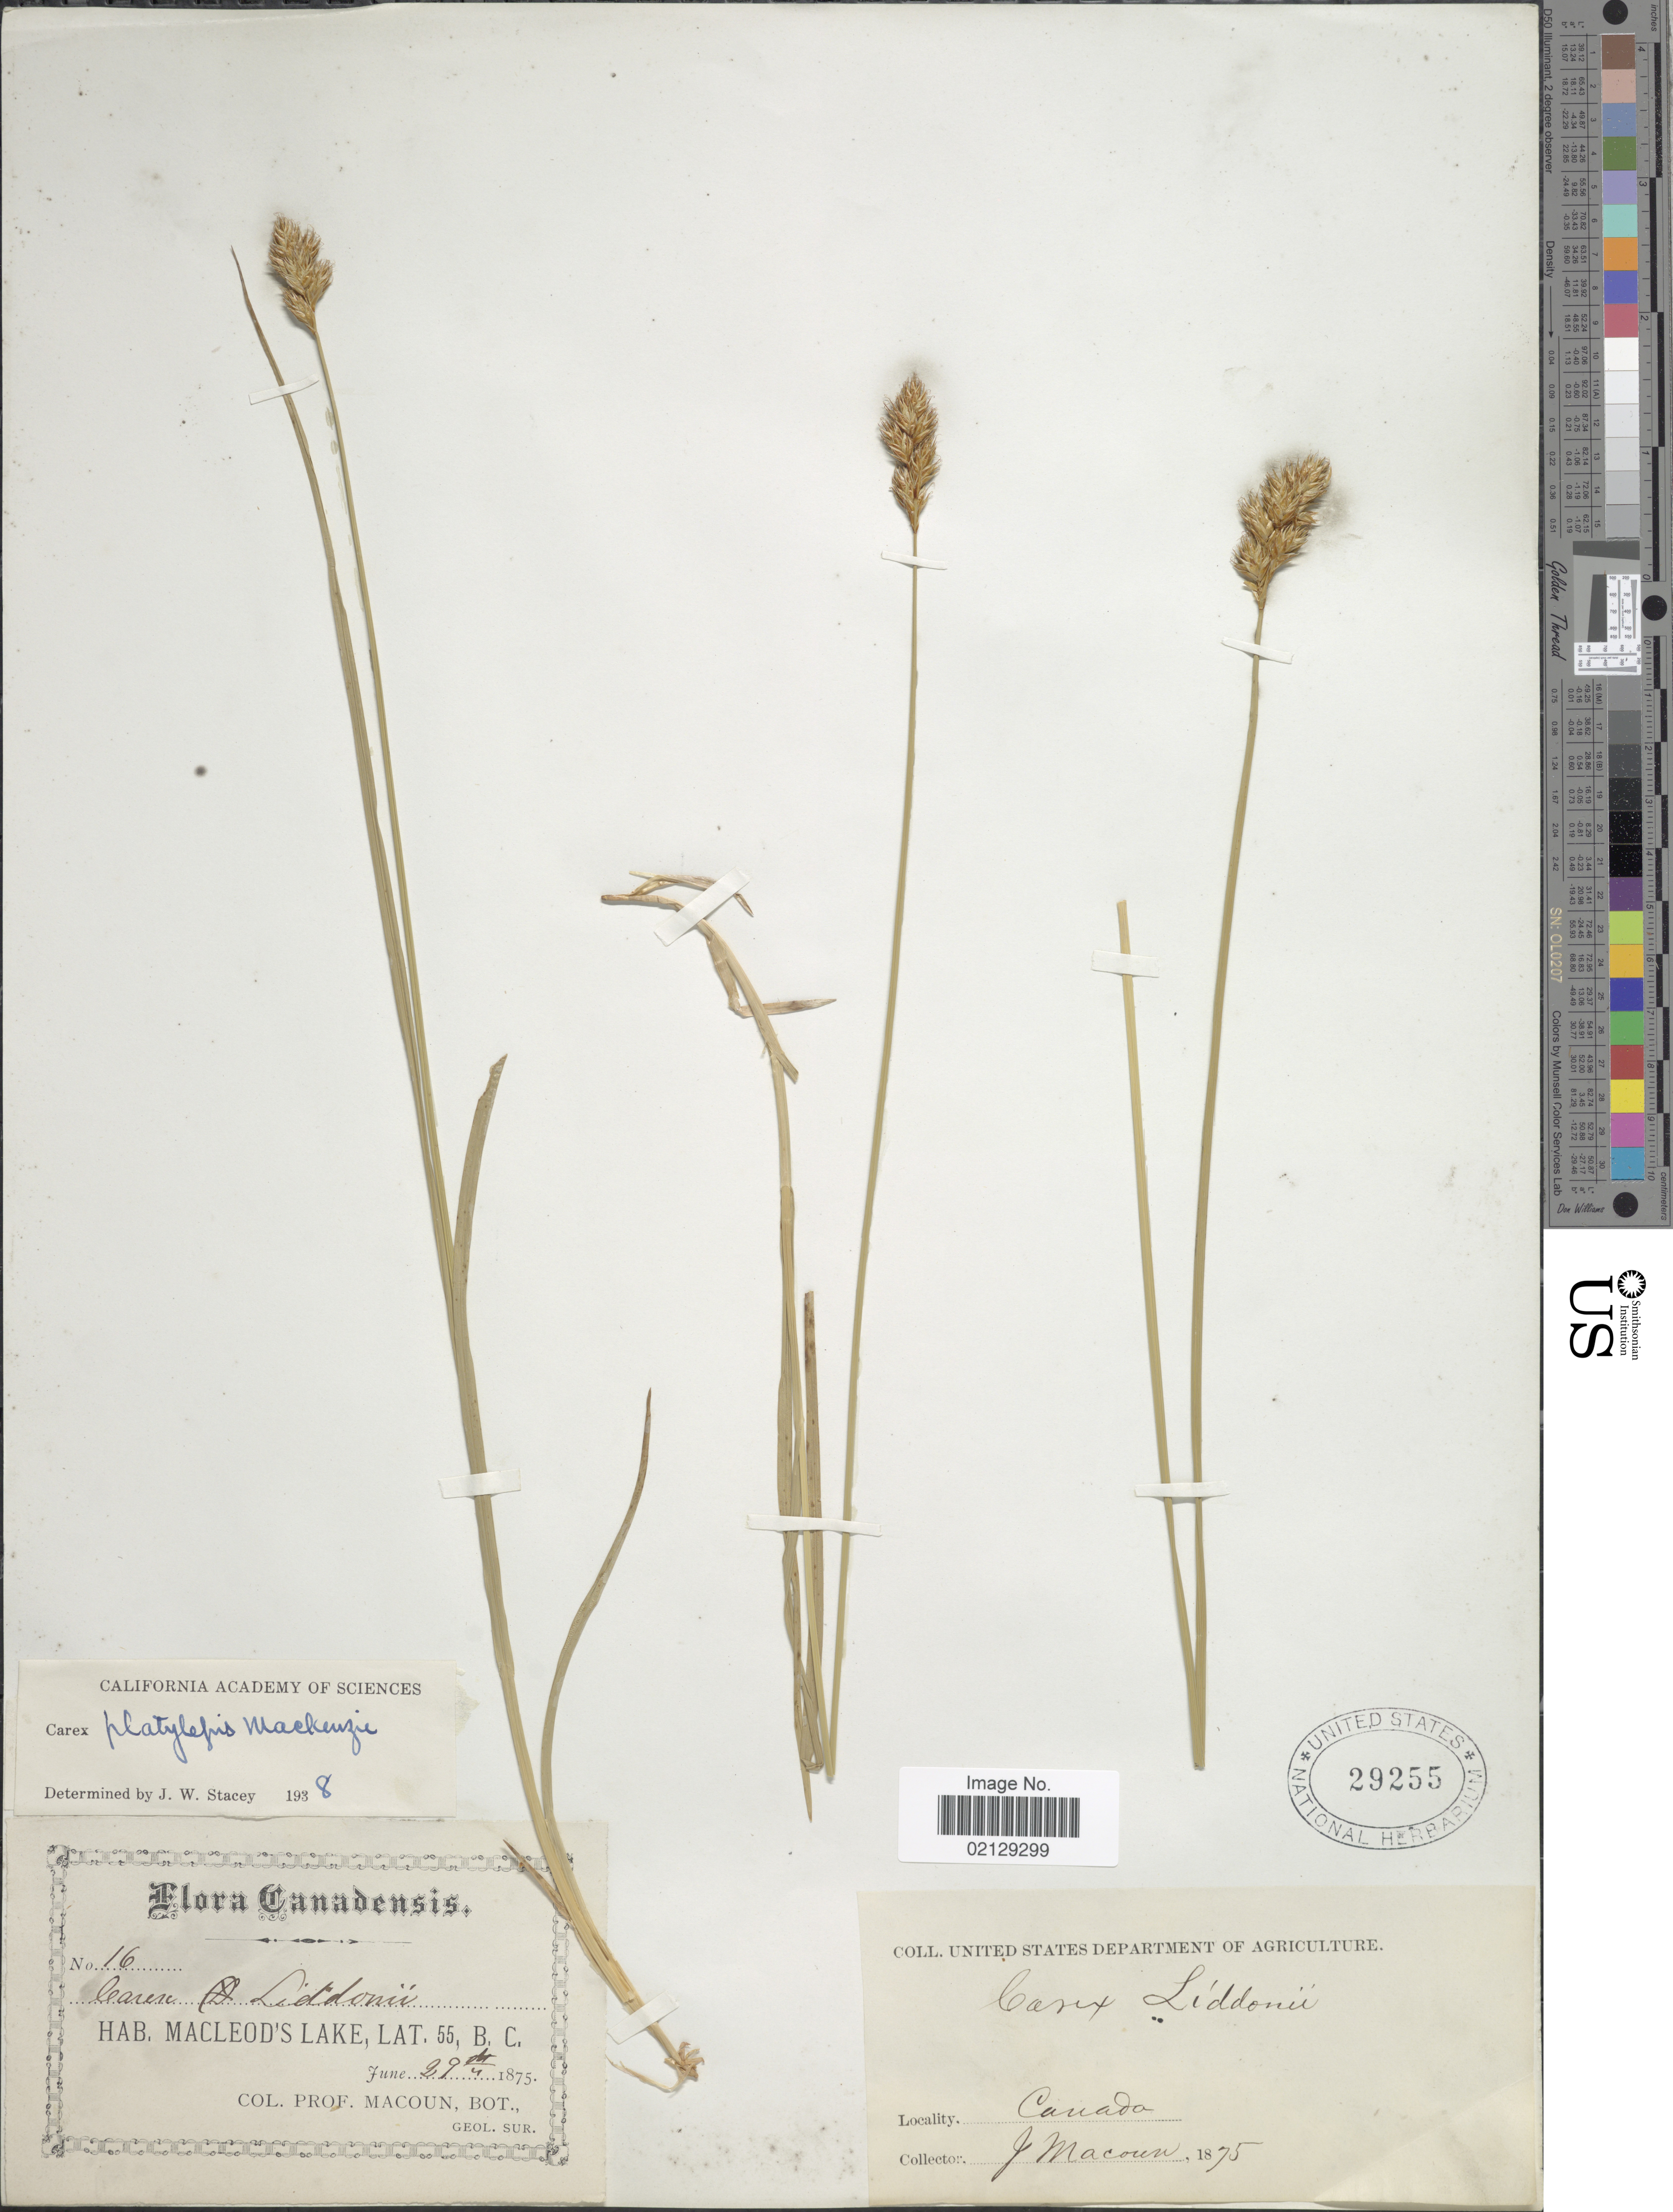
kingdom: Plantae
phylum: Tracheophyta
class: Liliopsida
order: Poales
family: Cyperaceae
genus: Carex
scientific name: Carex praticola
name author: Rydb.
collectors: J. Macoun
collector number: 16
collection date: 1875-06-29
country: Canada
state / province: British Columbia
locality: Macleod's Lake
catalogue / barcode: US 29255